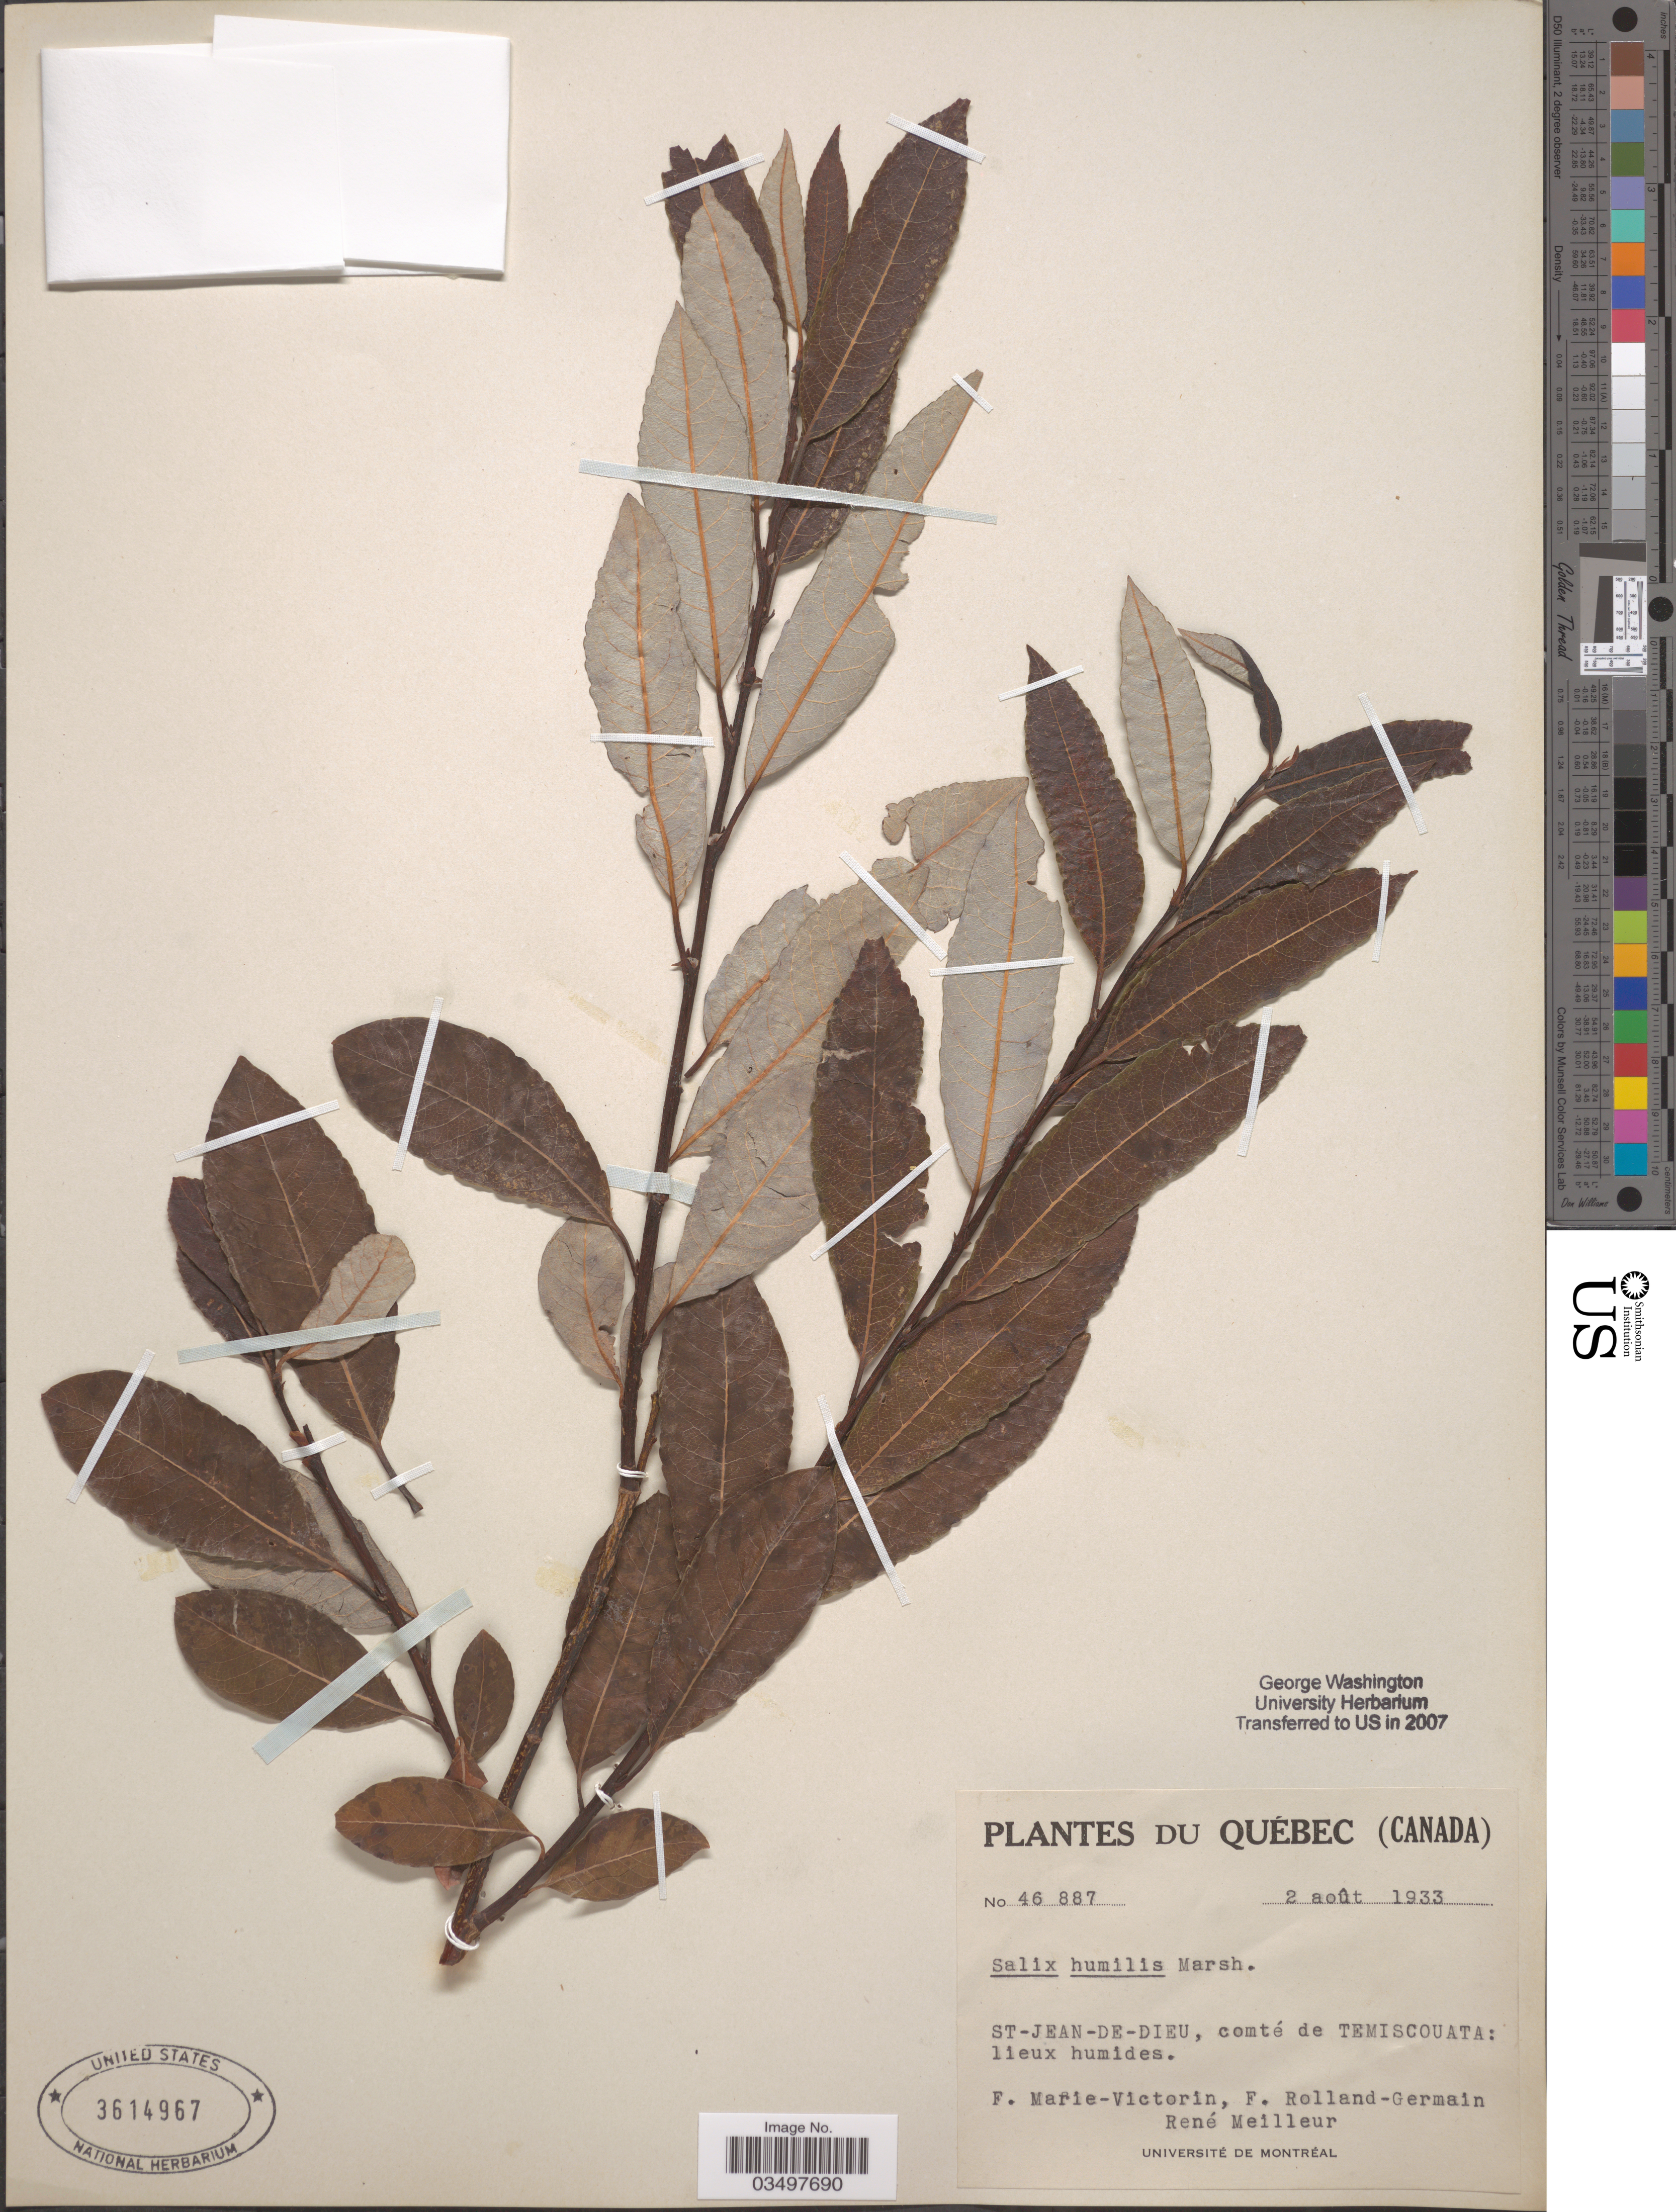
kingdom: Plantae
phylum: Tracheophyta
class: Magnoliopsida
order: Malpighiales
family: Salicaceae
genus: Salix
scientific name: Salix humilis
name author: Marshall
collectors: F. Marie-Victorin, Rolland-Germain & R. Meilleur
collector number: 46887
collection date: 1933-08-02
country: Canada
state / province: Quebec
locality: St-Jean-De-Dieu, comté de Temiscouata: lieux humides.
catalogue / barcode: US 3614967